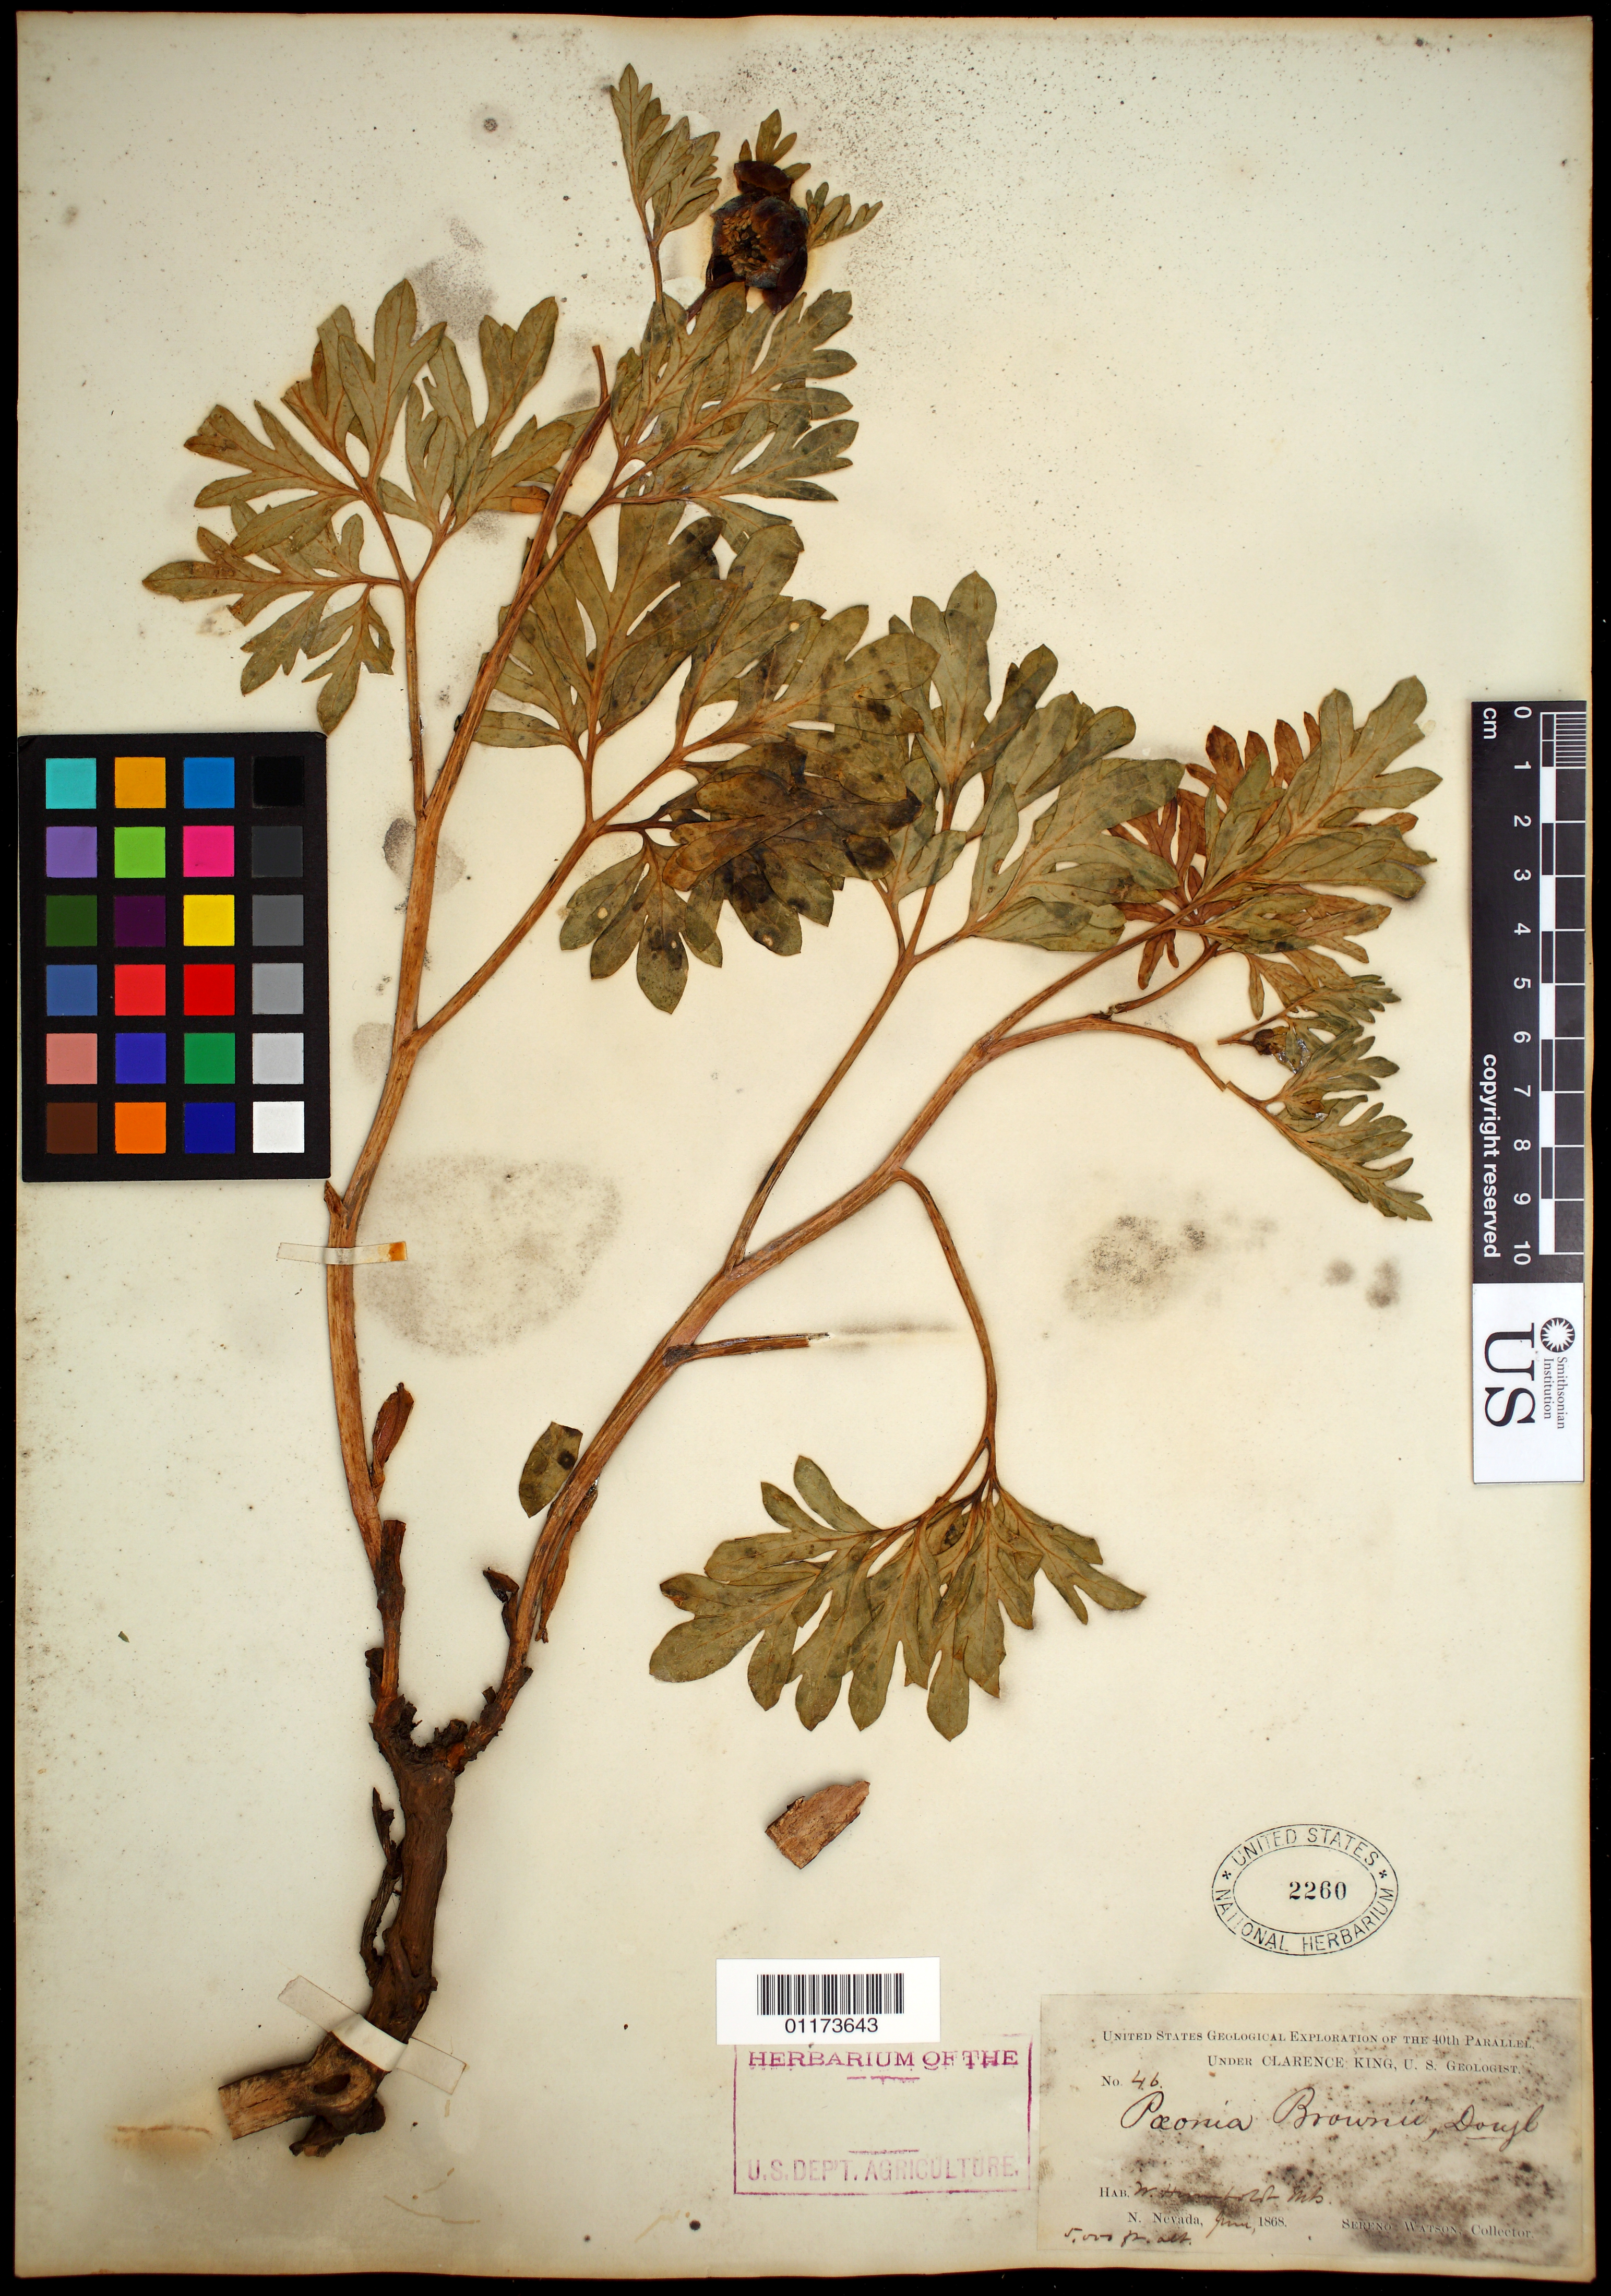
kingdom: Plantae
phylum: Tracheophyta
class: Magnoliopsida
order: Saxifragales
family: Paeoniaceae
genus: Paeonia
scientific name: Paeonia brownii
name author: Douglas ex Hook.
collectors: S. Watson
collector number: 46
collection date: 1868-06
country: United States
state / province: Nevada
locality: W. Humboldt Mts., N. Nevada.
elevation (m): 1524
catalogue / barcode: US 2269